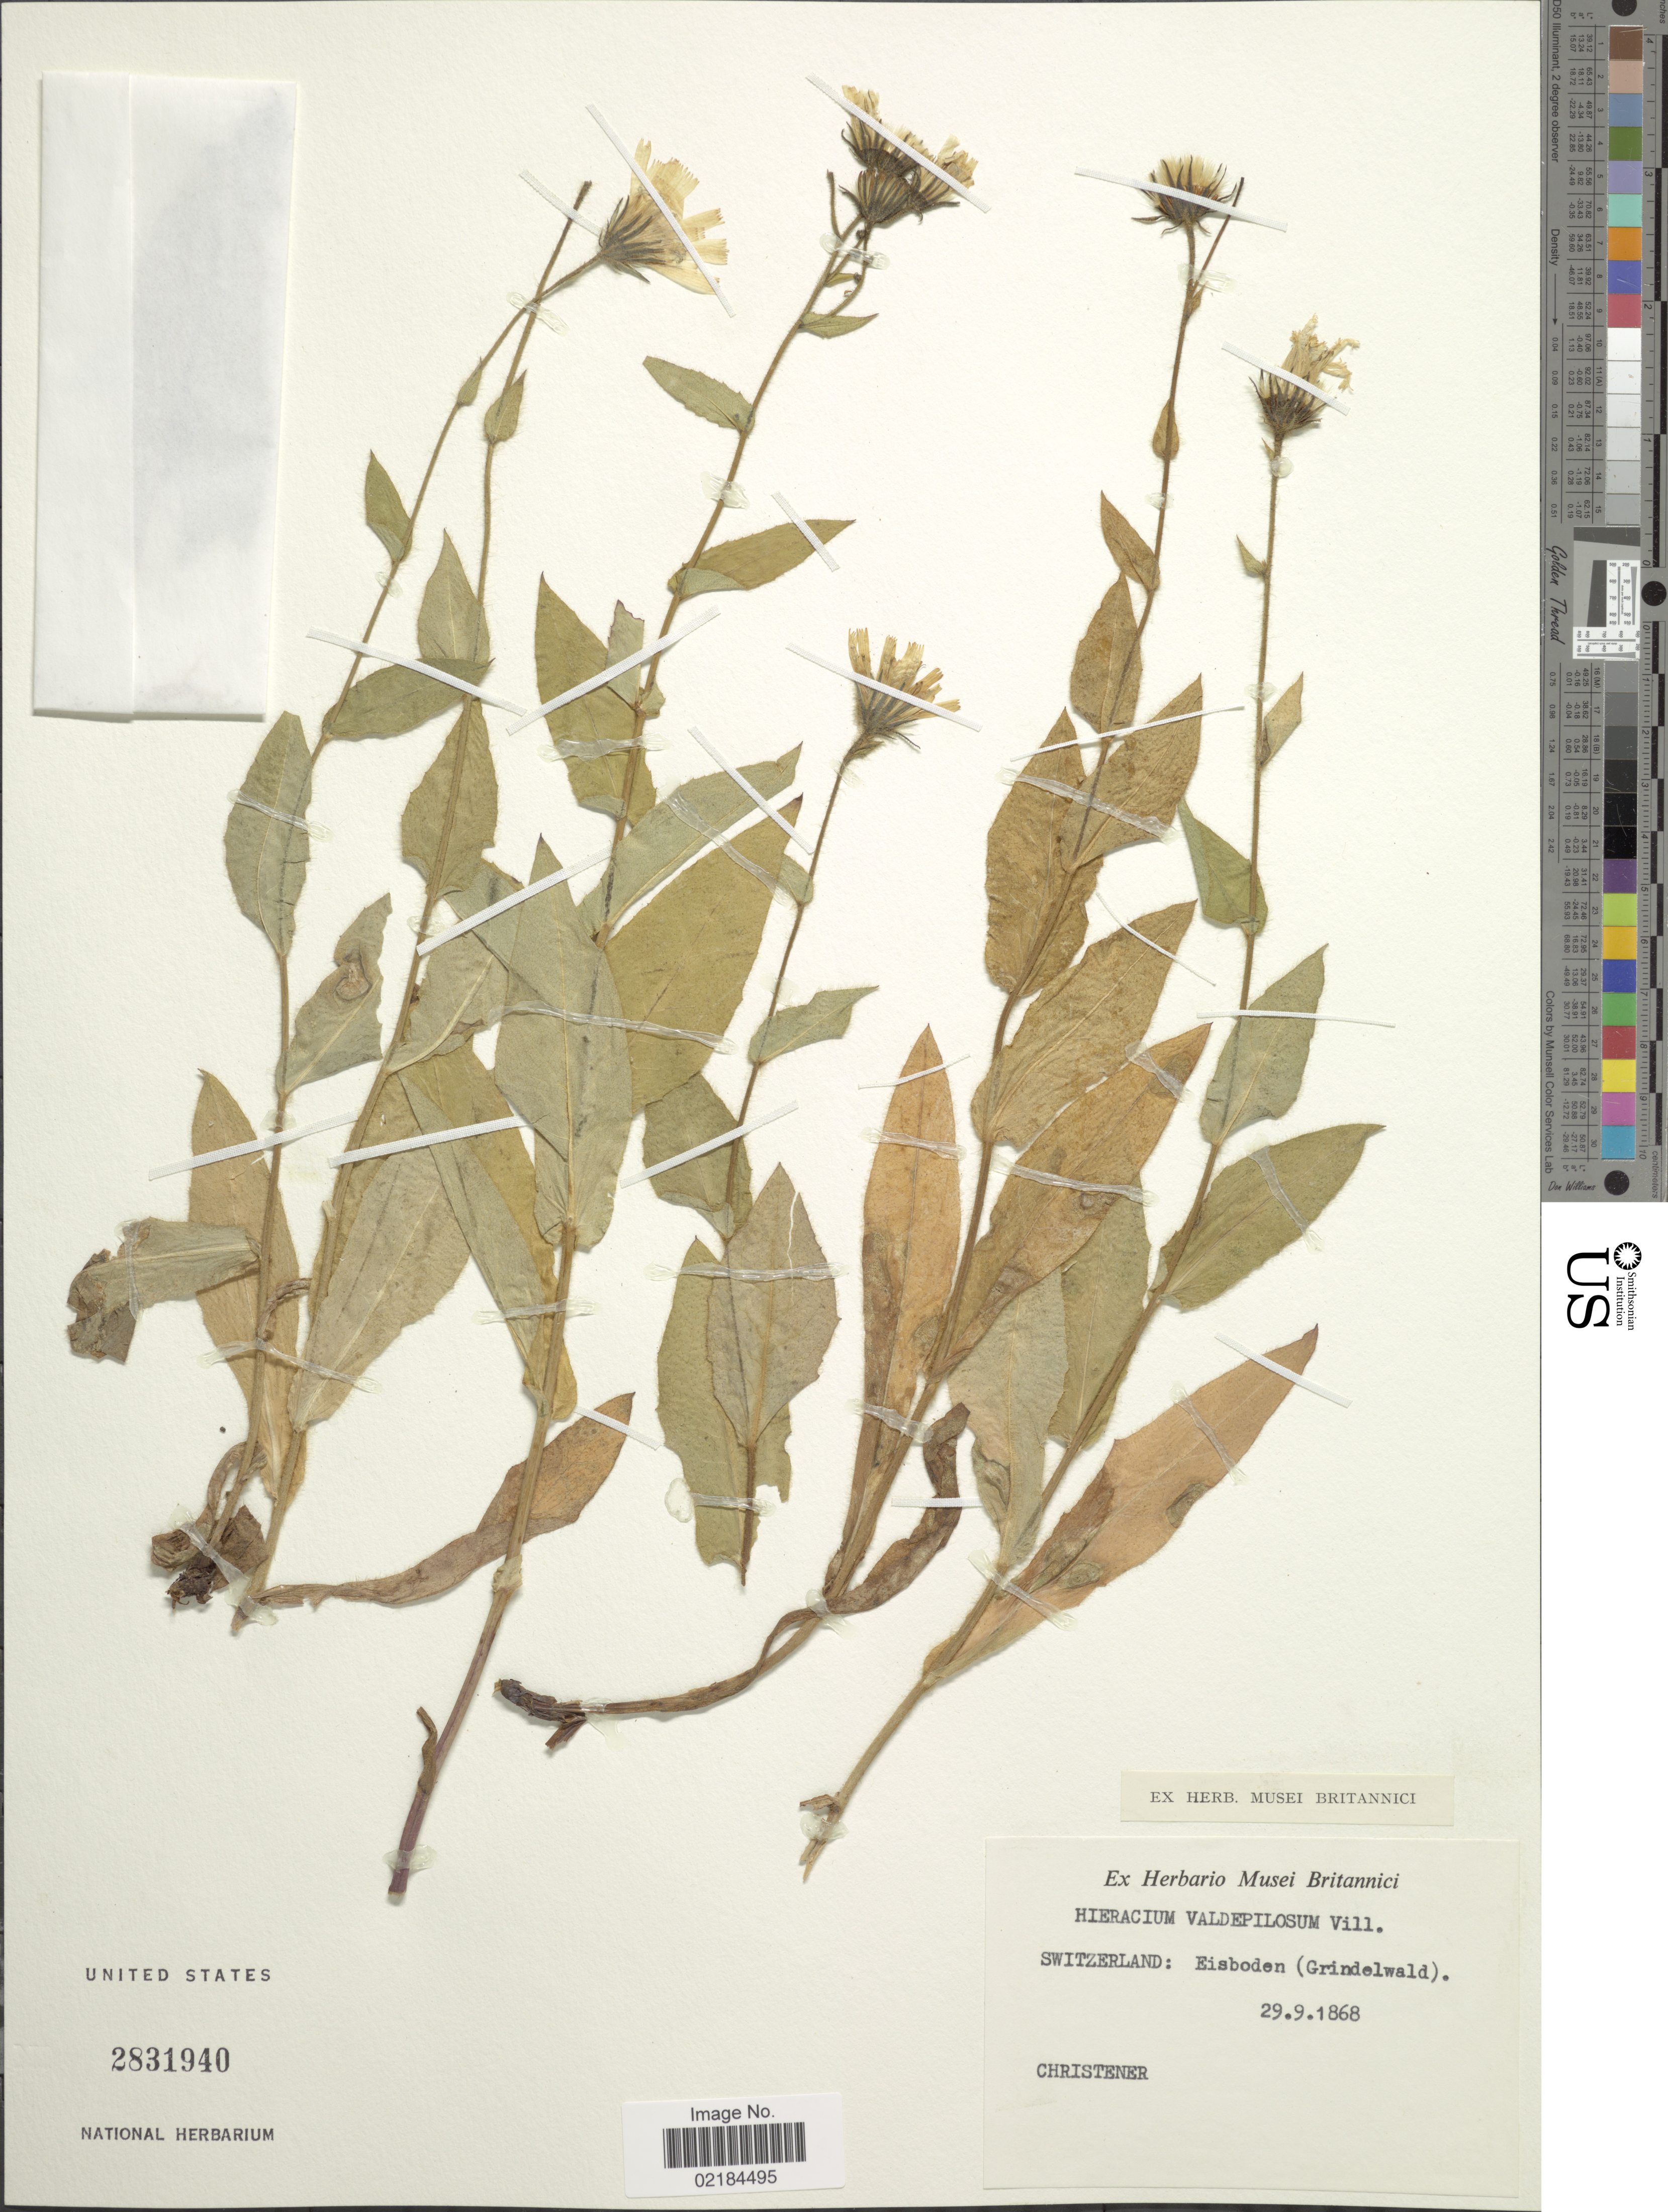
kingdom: Plantae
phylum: Tracheophyta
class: Magnoliopsida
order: Asterales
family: Asteraceae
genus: Hieracium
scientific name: Hieracium valdepilosum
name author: Vill.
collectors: Christener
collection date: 1868-09-29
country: Switzerland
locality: Eisboden (Grindelwald)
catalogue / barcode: US 2831940